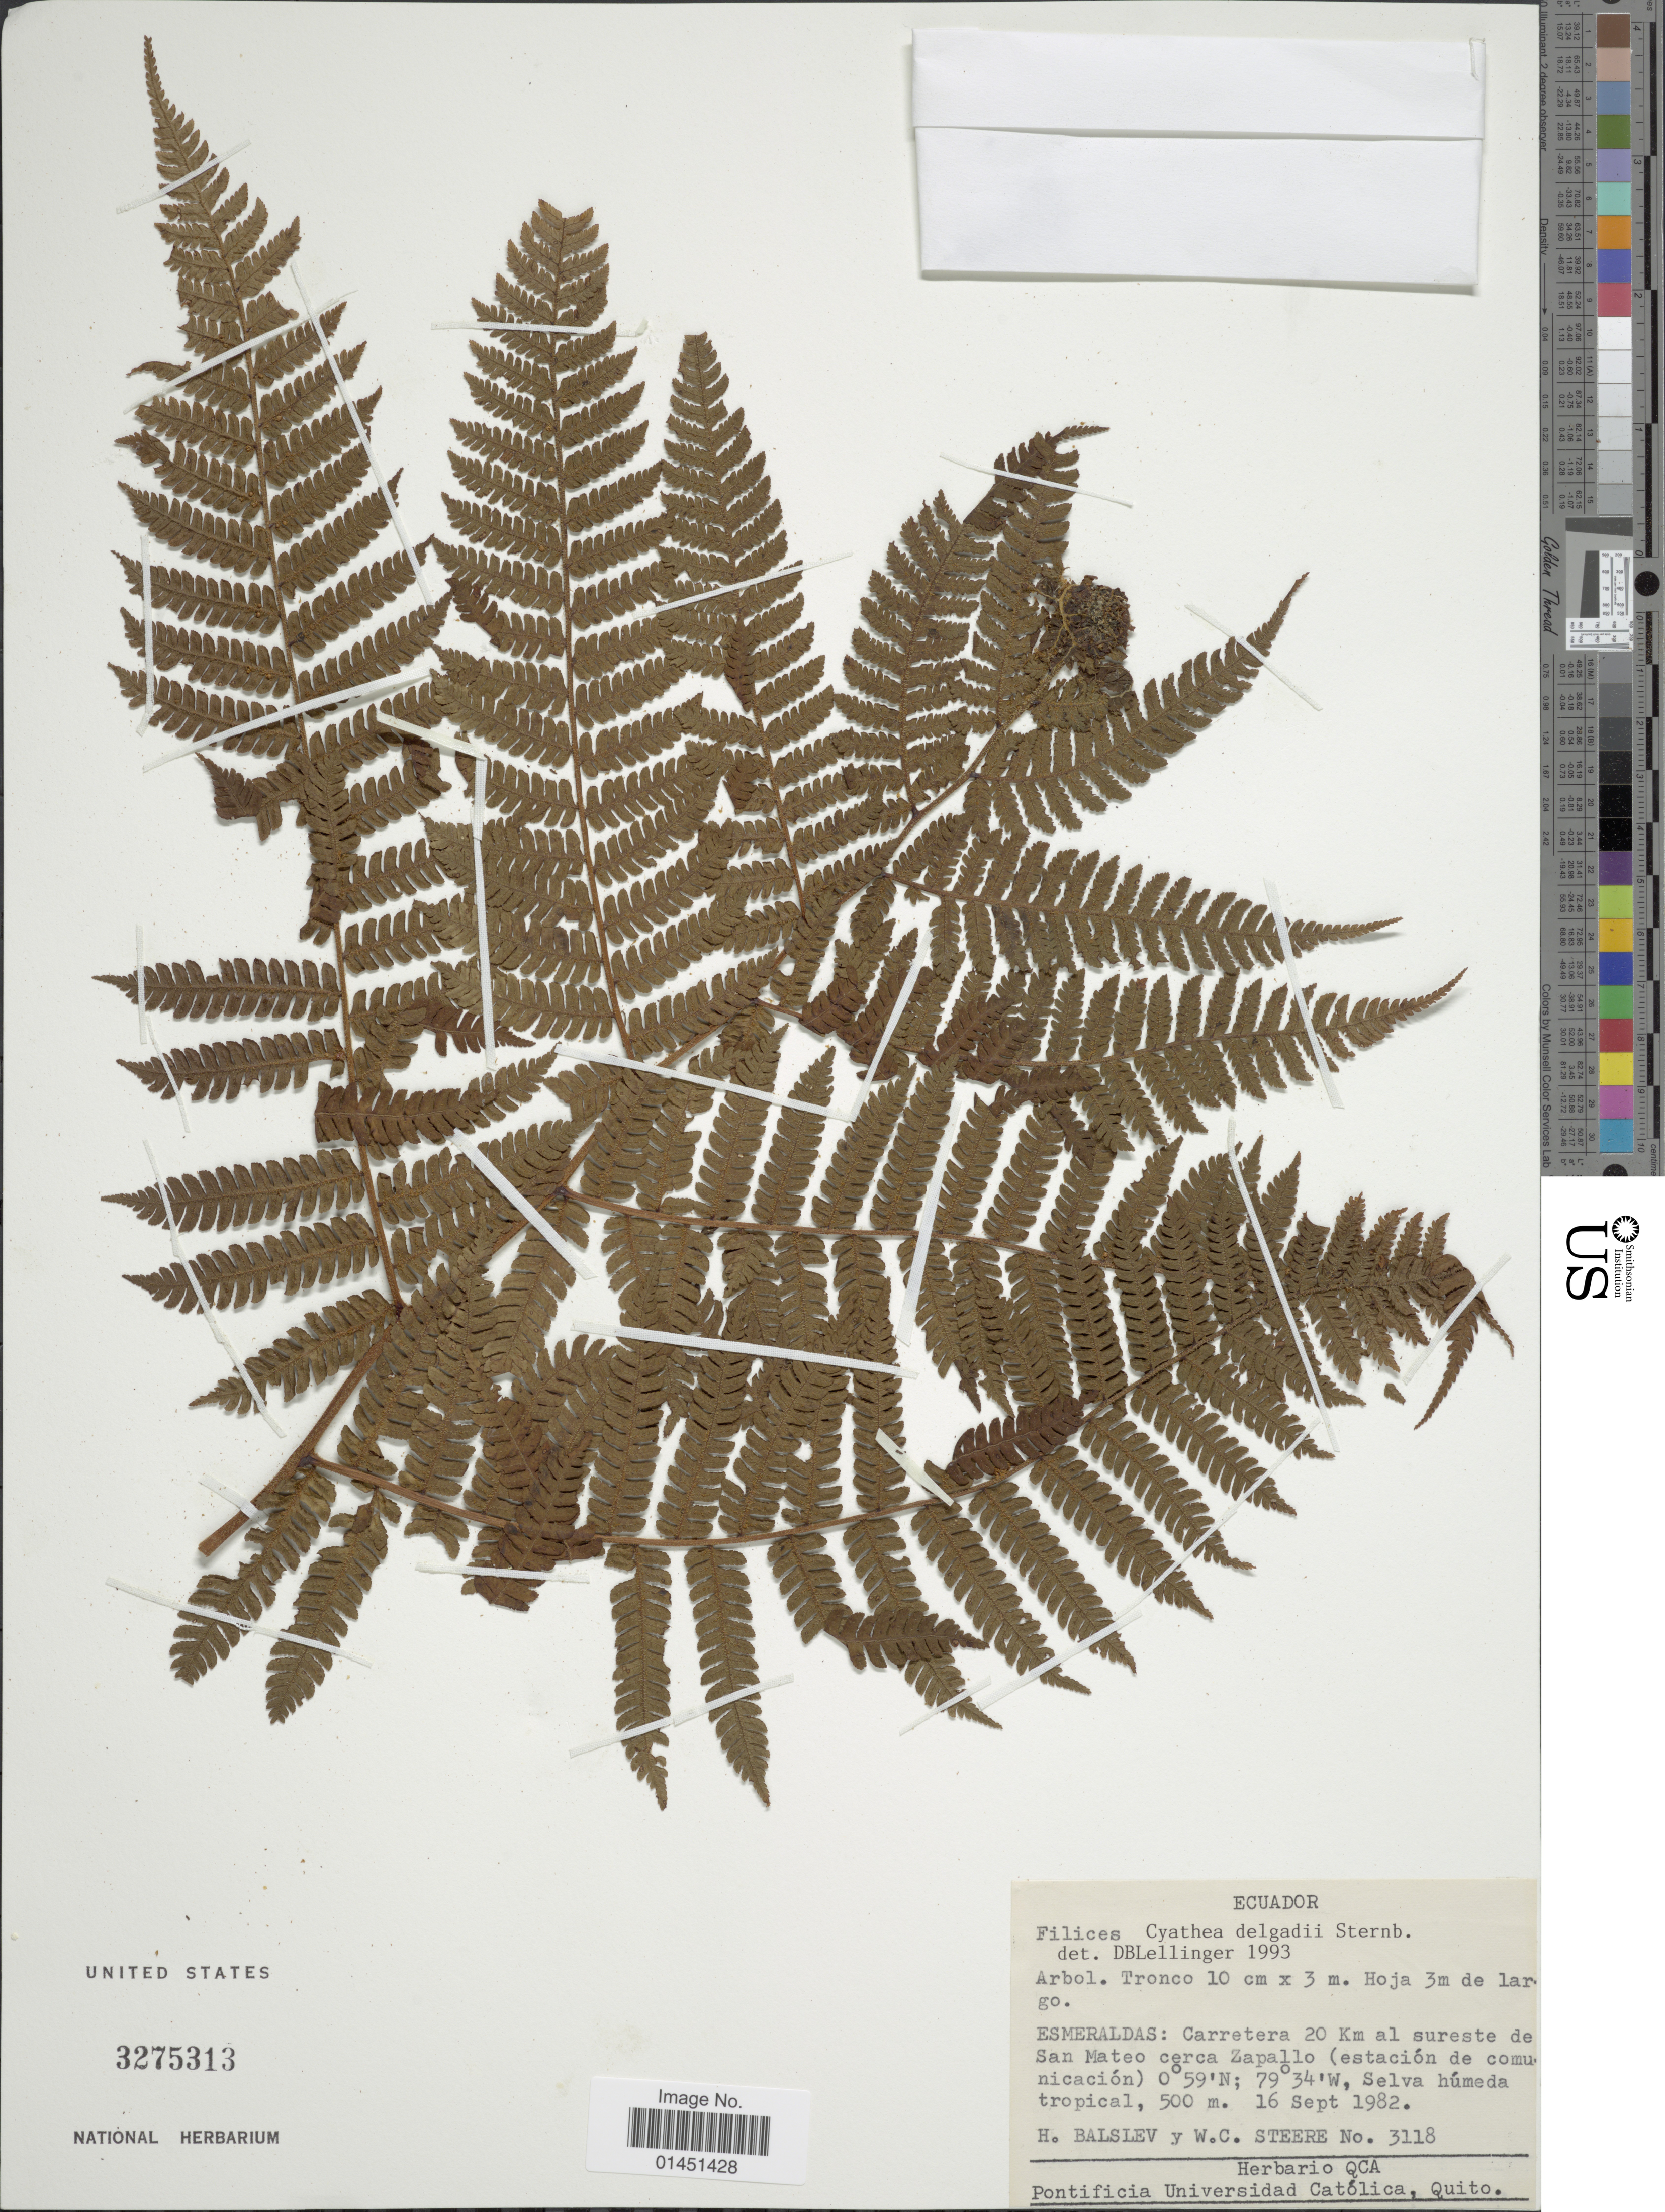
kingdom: Plantae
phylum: Tracheophyta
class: Polypodiopsida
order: Cyatheales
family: Cyatheaceae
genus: Cyathea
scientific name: Cyathea delgadii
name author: Pohl ex Sternb.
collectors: H. Balslev & W. C. Steere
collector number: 3118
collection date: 1982-09-16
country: Ecuador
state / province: Esmeraldas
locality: Carretera 20 km al sureste de San Mateo cerca Zapallo (estacion de comunicacion)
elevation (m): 500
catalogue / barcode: US 3275313